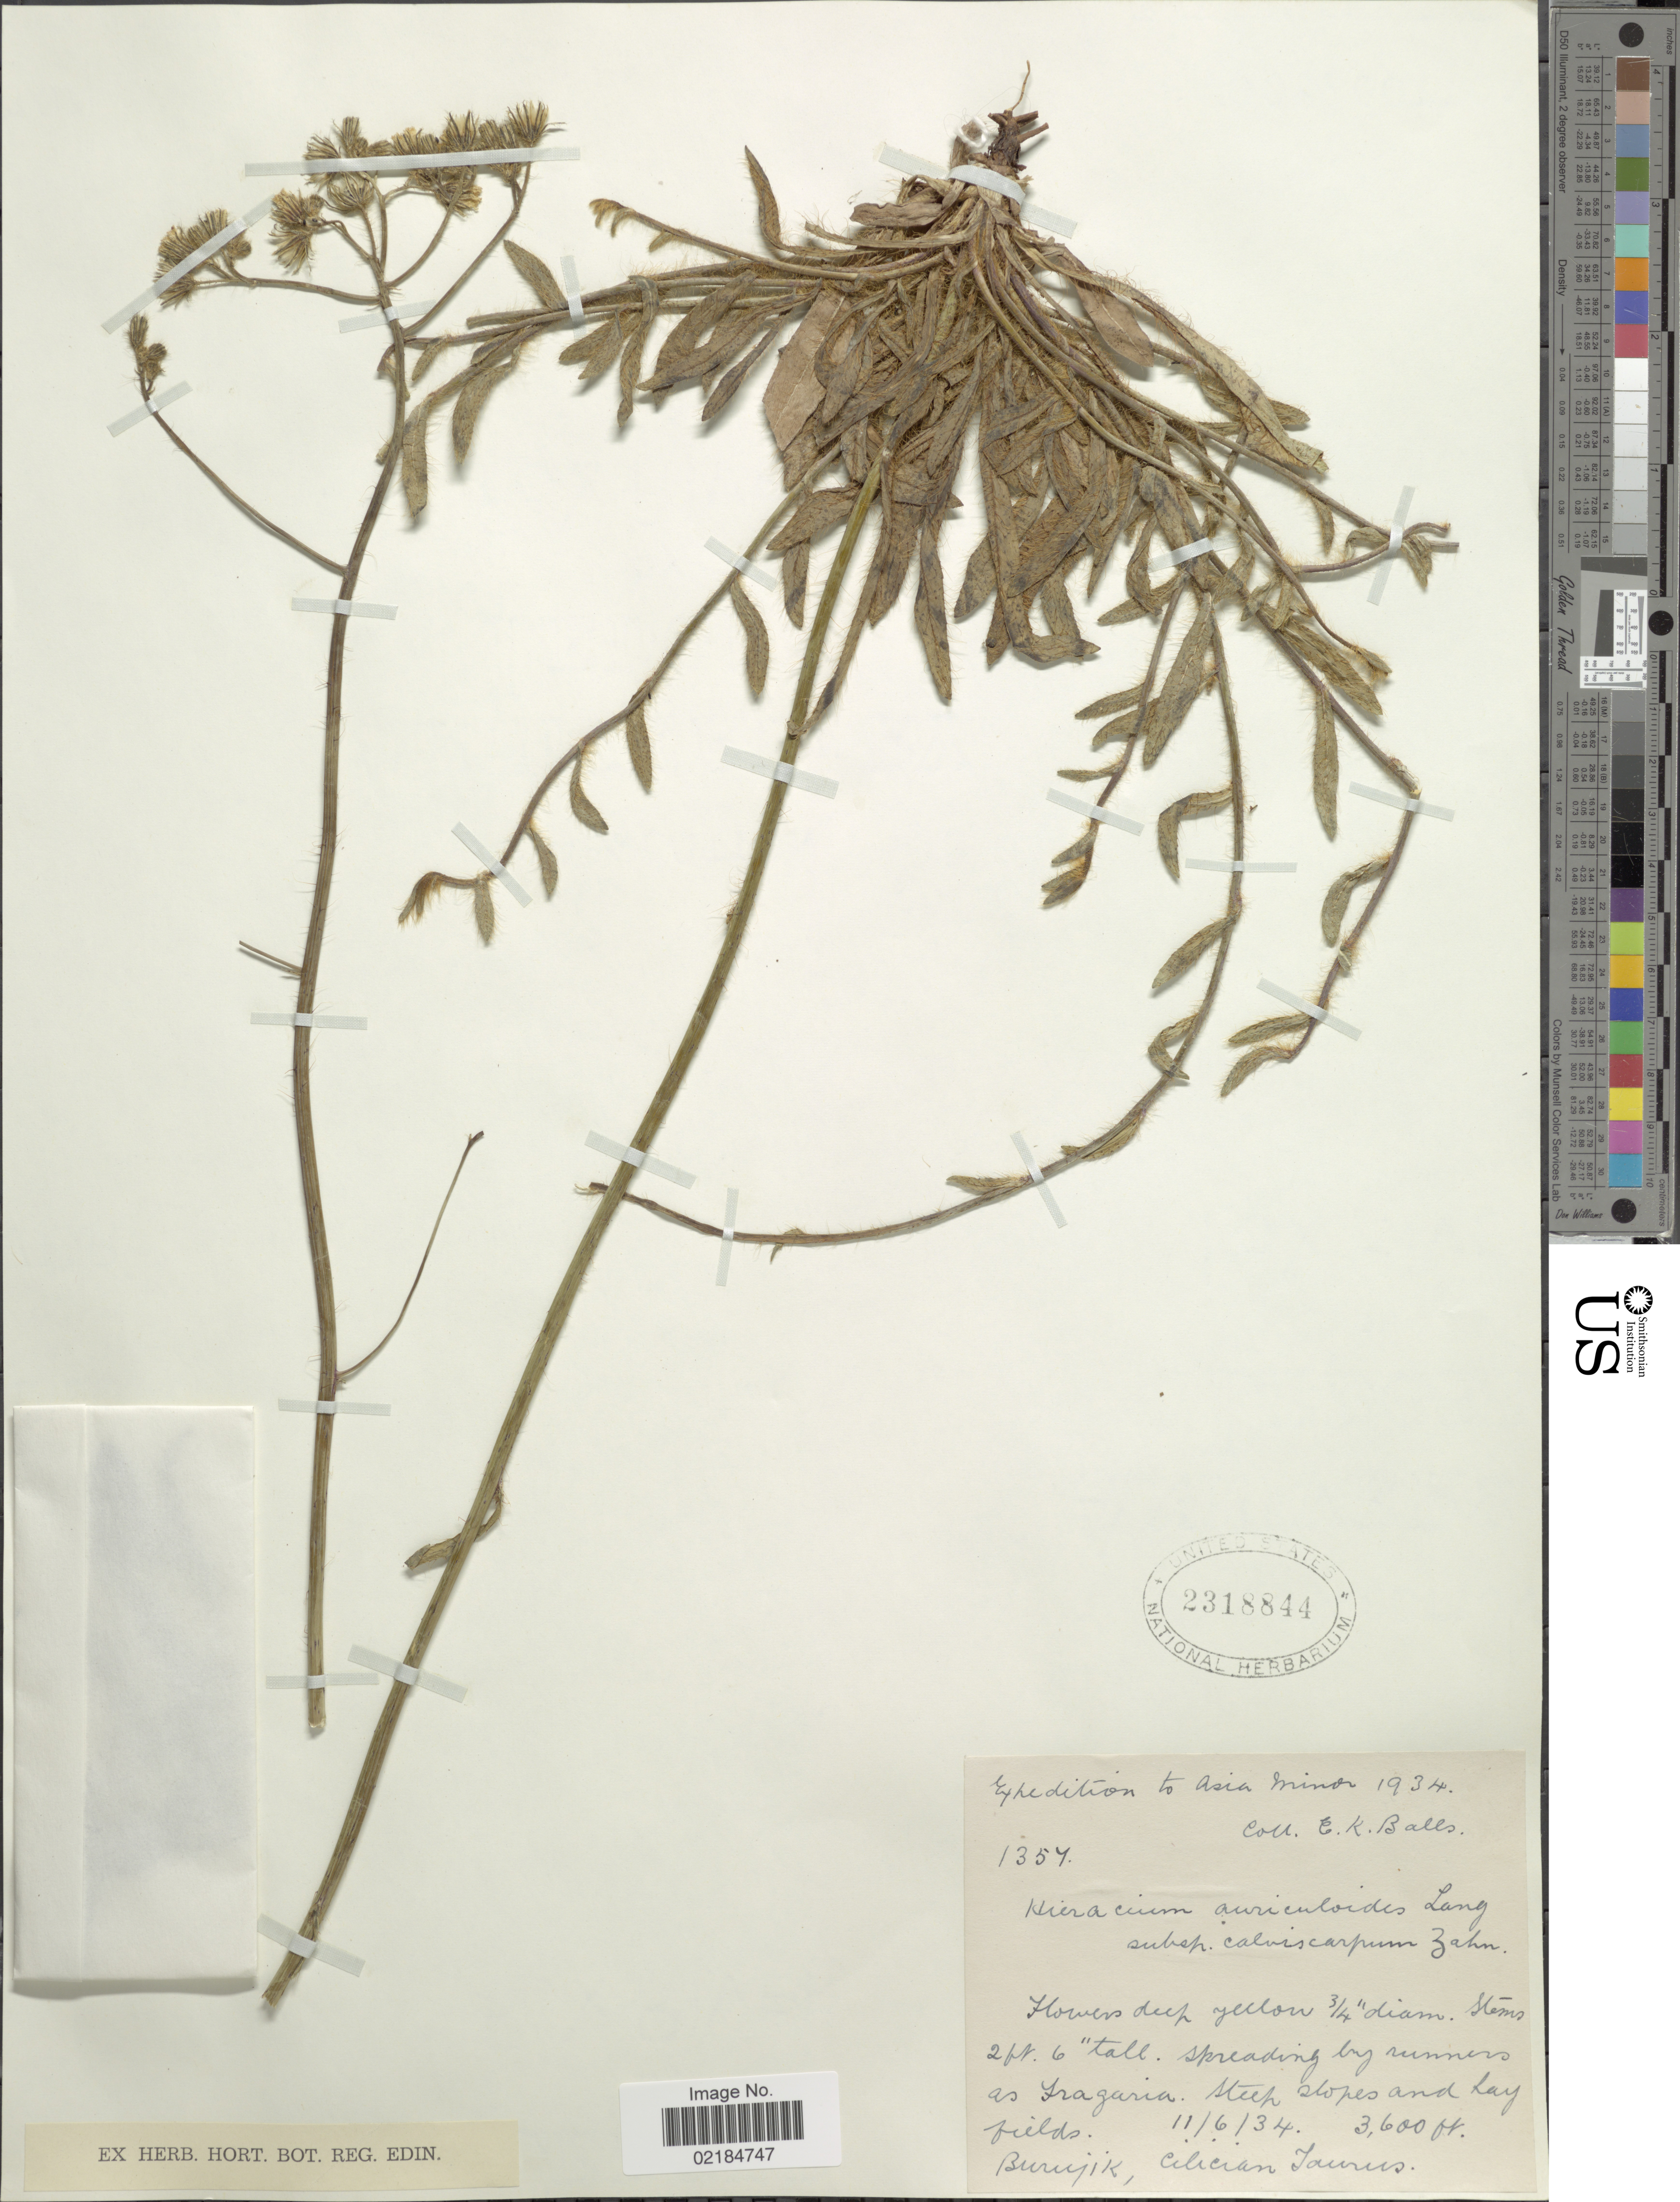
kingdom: Plantae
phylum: Tracheophyta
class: Magnoliopsida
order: Asterales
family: Asteraceae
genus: Pilosella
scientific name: Pilosella auriculoides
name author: (Láng) Arvet-Touvet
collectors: E. K. Balls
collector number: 1354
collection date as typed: Transcribed d/m/y: 11/6/34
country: Turkey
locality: Asia Minor, Buruyik, Cilician Taurus [interpreted]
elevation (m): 1097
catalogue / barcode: US 2318844